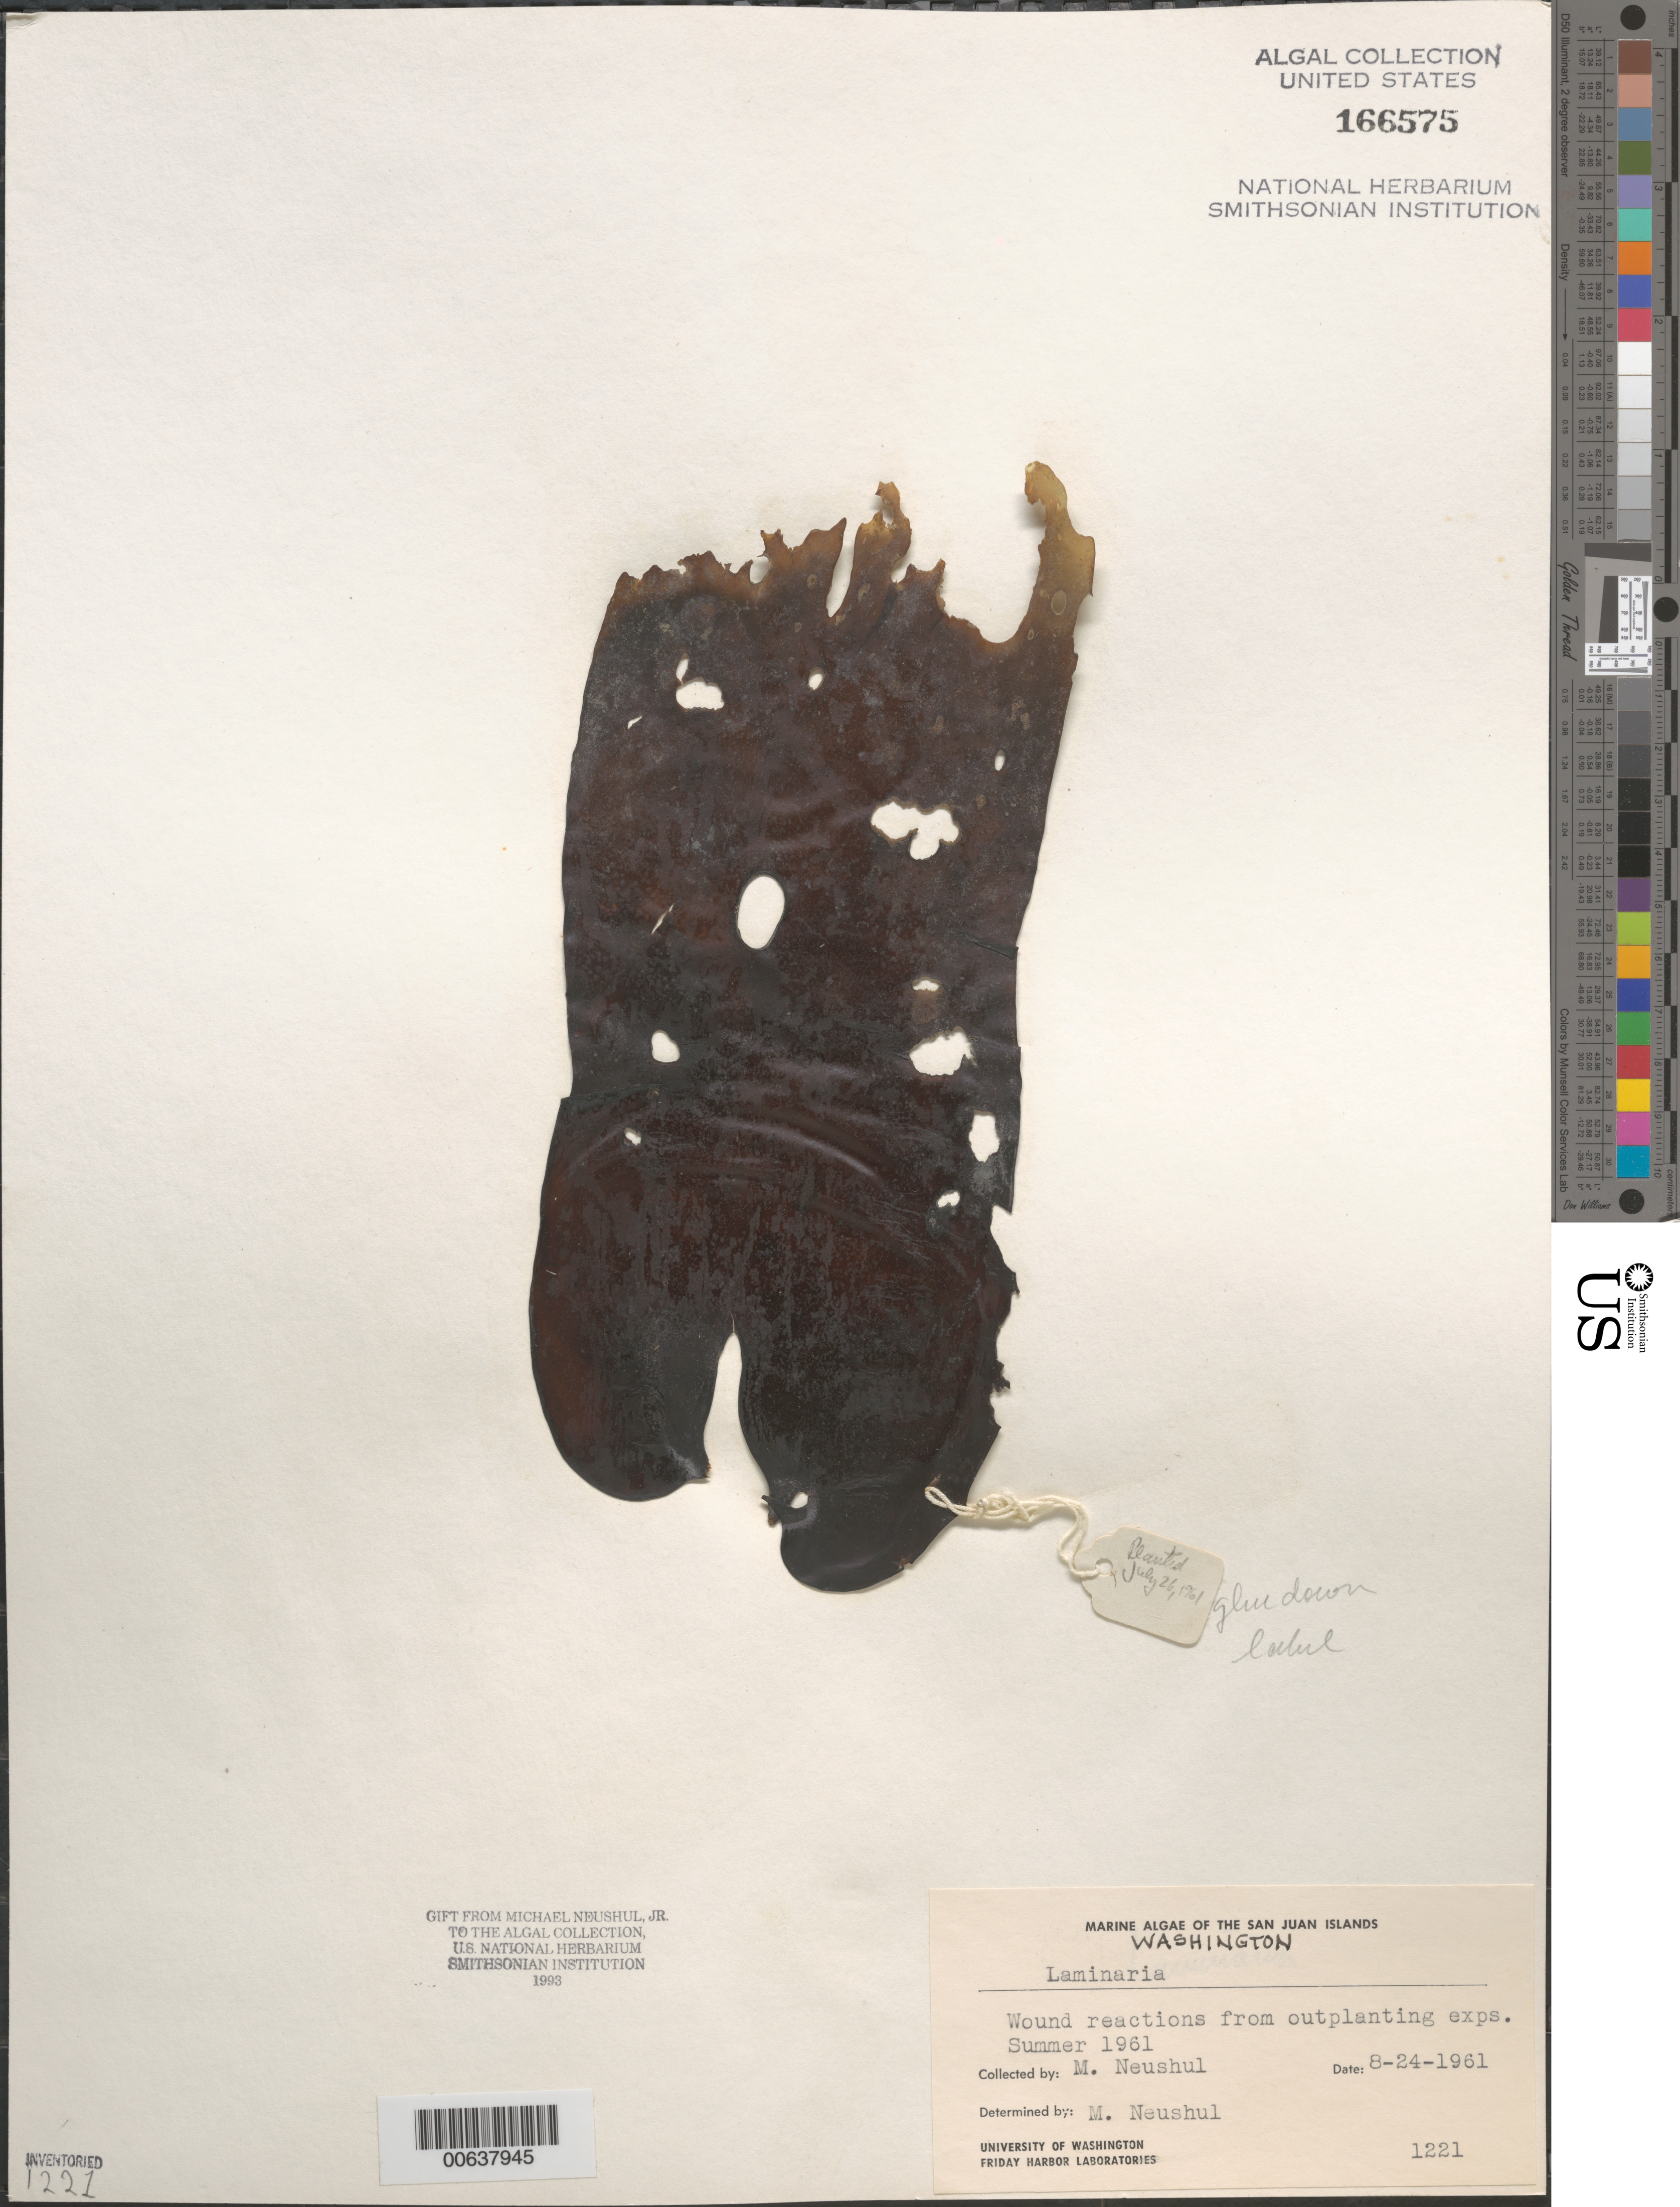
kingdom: Chromista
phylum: Ochrophyta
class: Phaeophyceae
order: Laminariales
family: Laminariaceae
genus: Laminaria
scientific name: Laminaria sp.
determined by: Neushul, M.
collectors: M. Neushul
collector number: Neushul 1221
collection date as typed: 24 Aug 1961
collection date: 1961-08-24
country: United States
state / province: Washington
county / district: San Juan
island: San Juan Islands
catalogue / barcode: US 166575